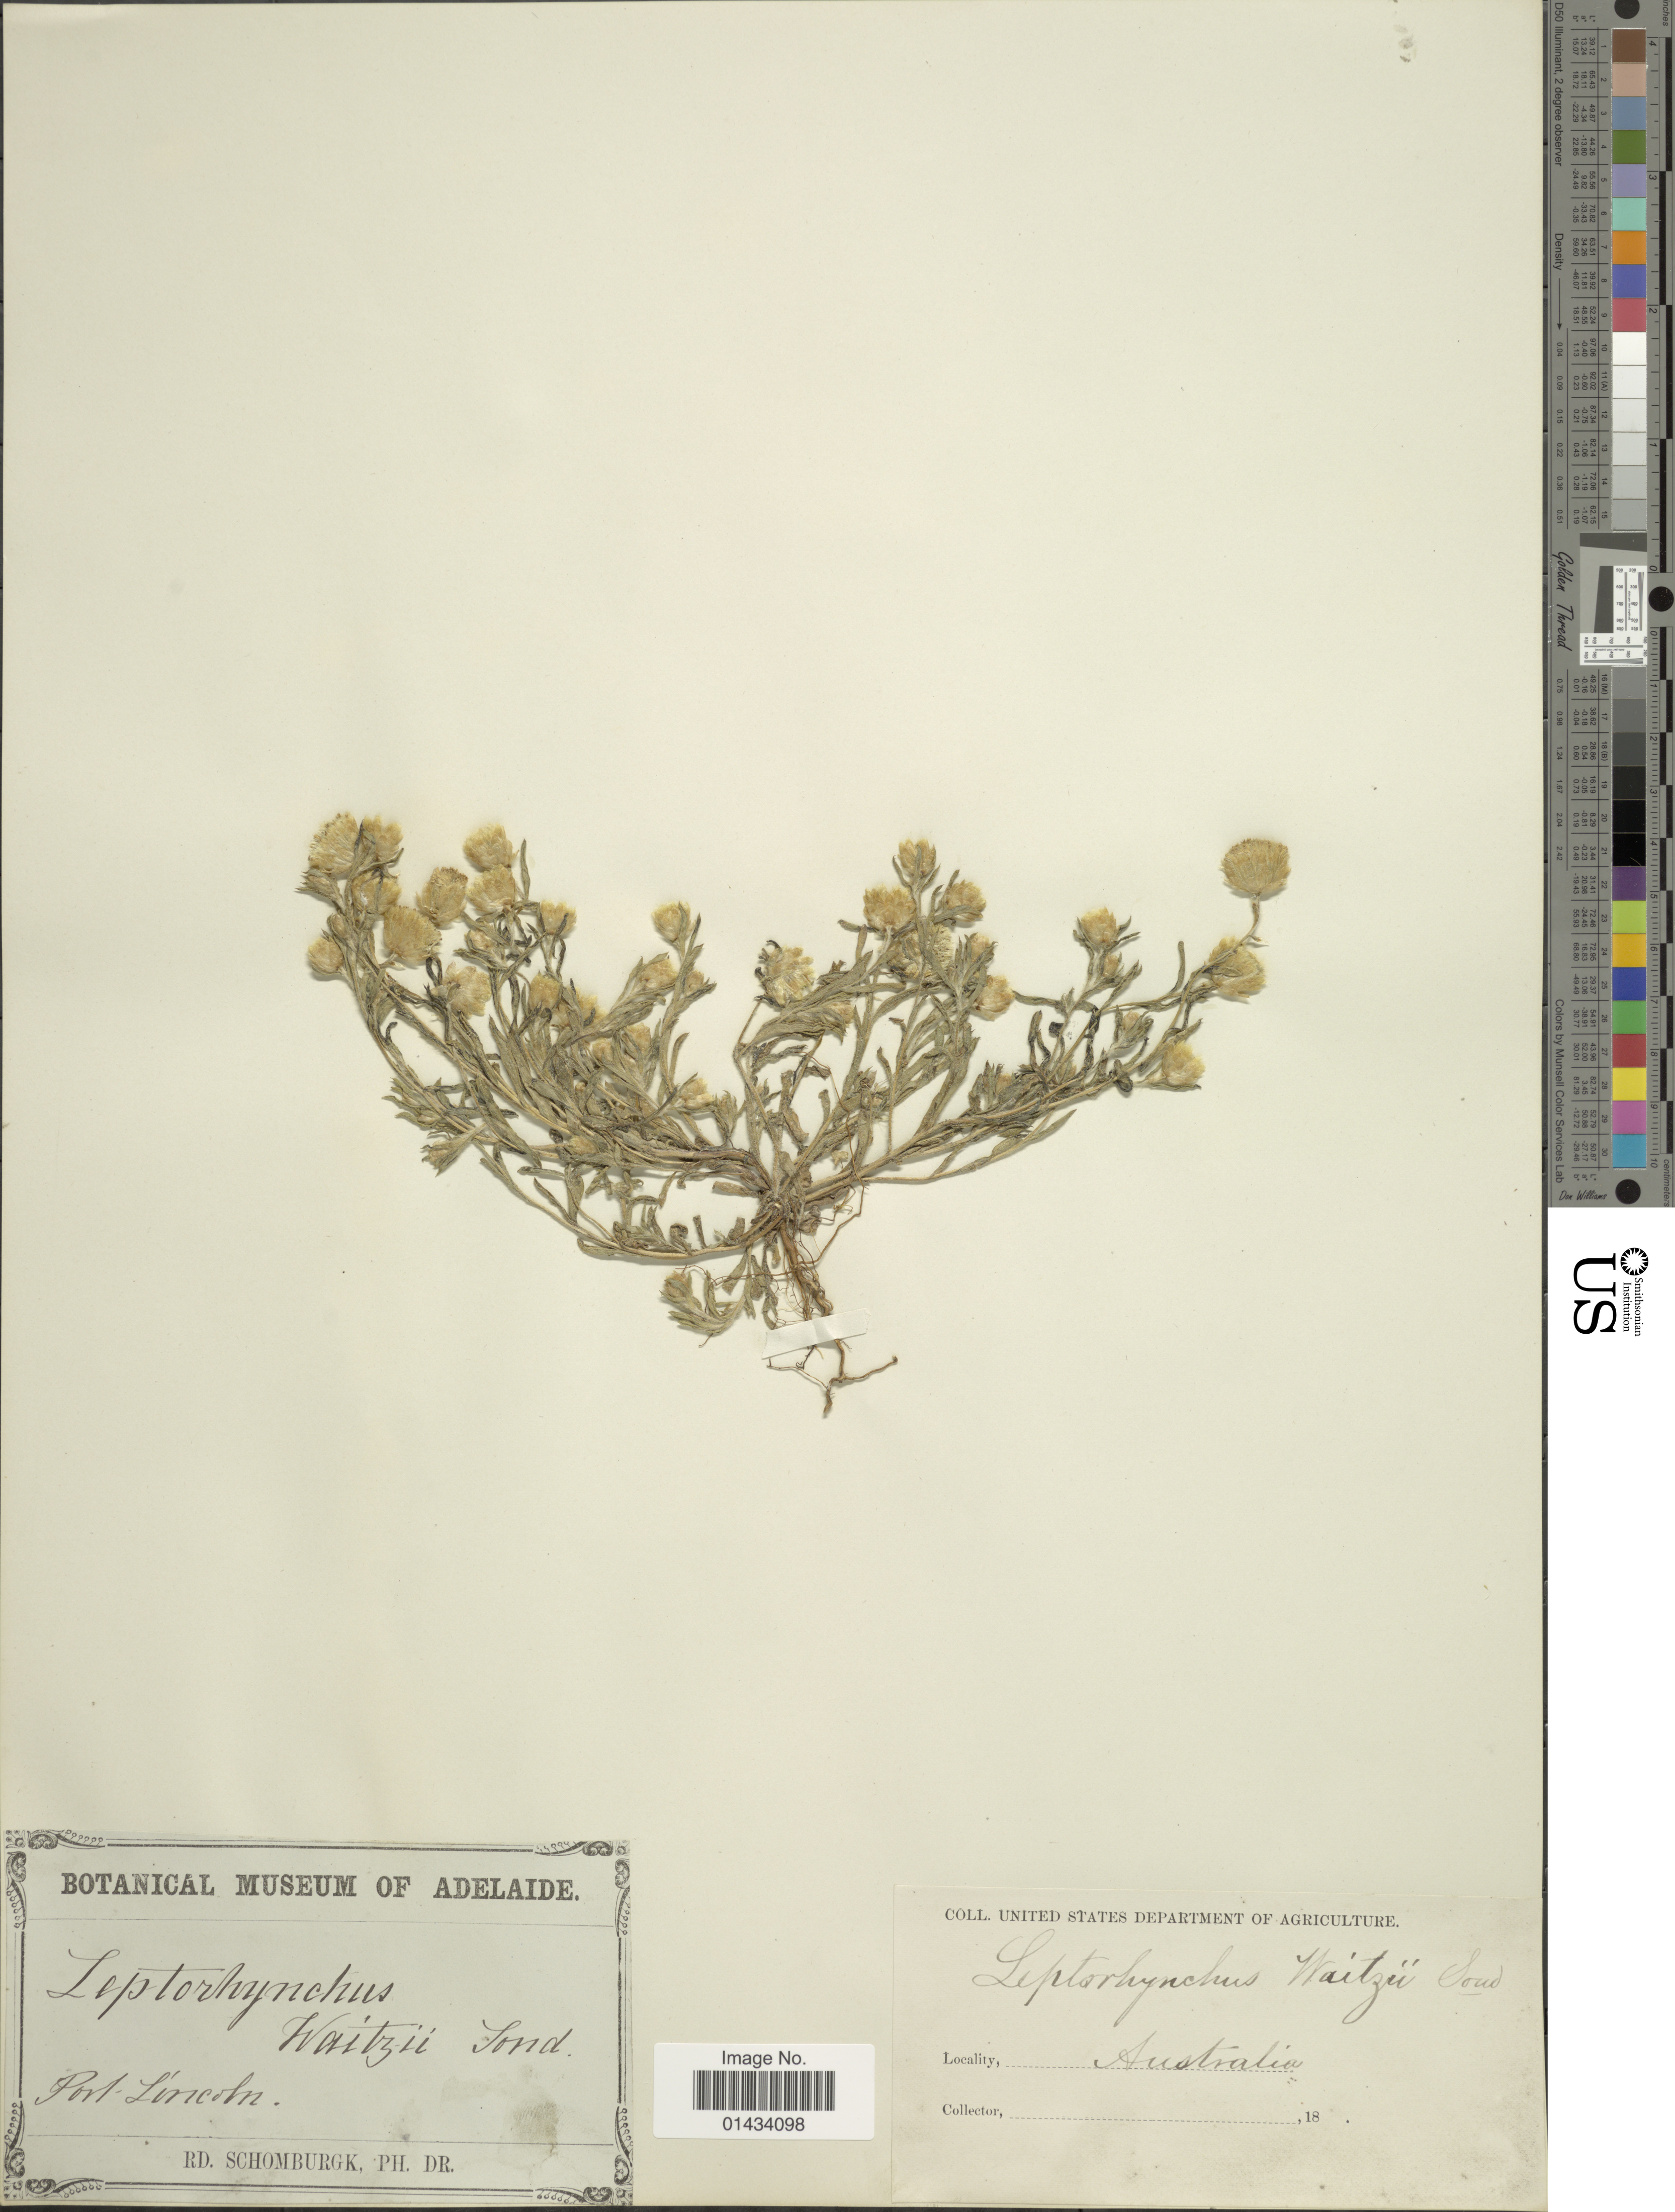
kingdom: Plantae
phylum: Tracheophyta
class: Magnoliopsida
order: Asterales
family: Asteraceae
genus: Leptorhynchos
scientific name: Leptorhynchos waitzia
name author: Sond.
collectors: M. R. Schomburgk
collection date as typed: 18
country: Australia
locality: Port Lincoln